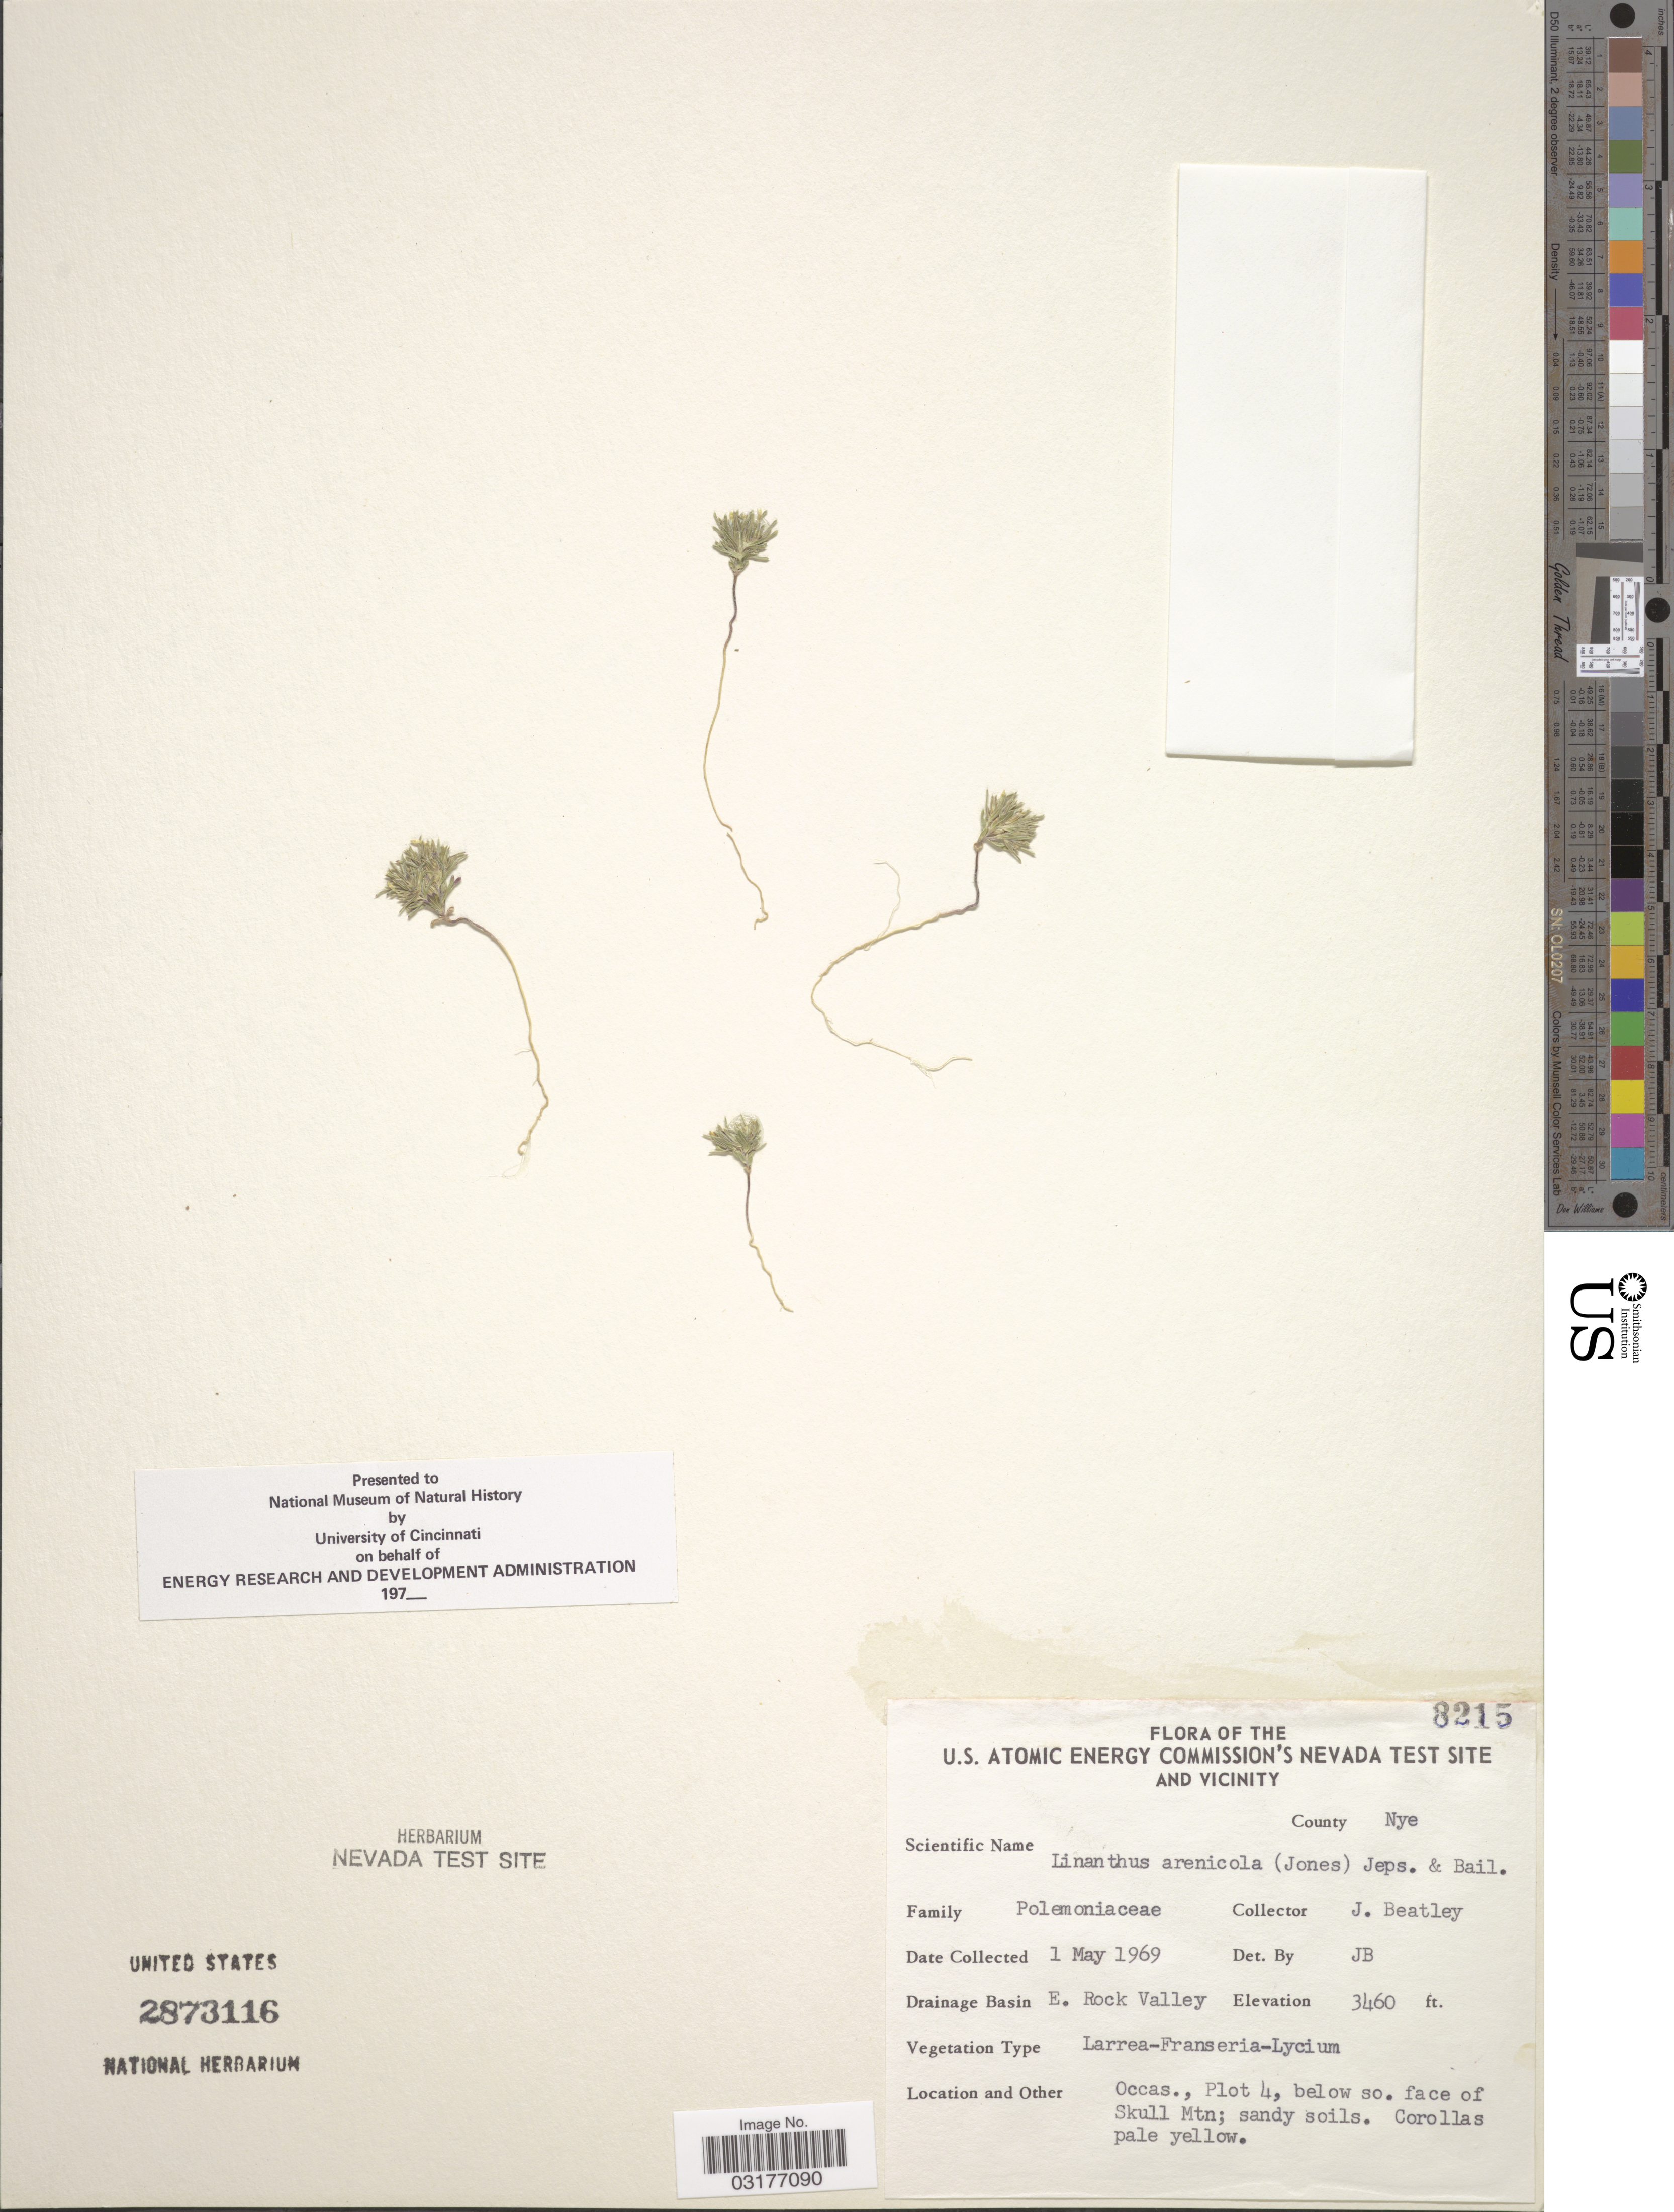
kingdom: Plantae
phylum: Tracheophyta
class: Magnoliopsida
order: Ericales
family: Polemoniaceae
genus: Linanthus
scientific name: Linanthus arenicola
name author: (M.E. Jones) Jeps. & V. L. Bailey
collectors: J. C. Beatley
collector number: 8215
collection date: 1969-05-01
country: United States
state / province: Nevada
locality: The U. S. Atomic Energy Commission's Nevada Test Site and Vicinity. County Nye. Drainage Basin E. Rock Valley. Occas., Plot 4, below so. face of Skull Mtn.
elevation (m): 1055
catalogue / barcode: US 2873116